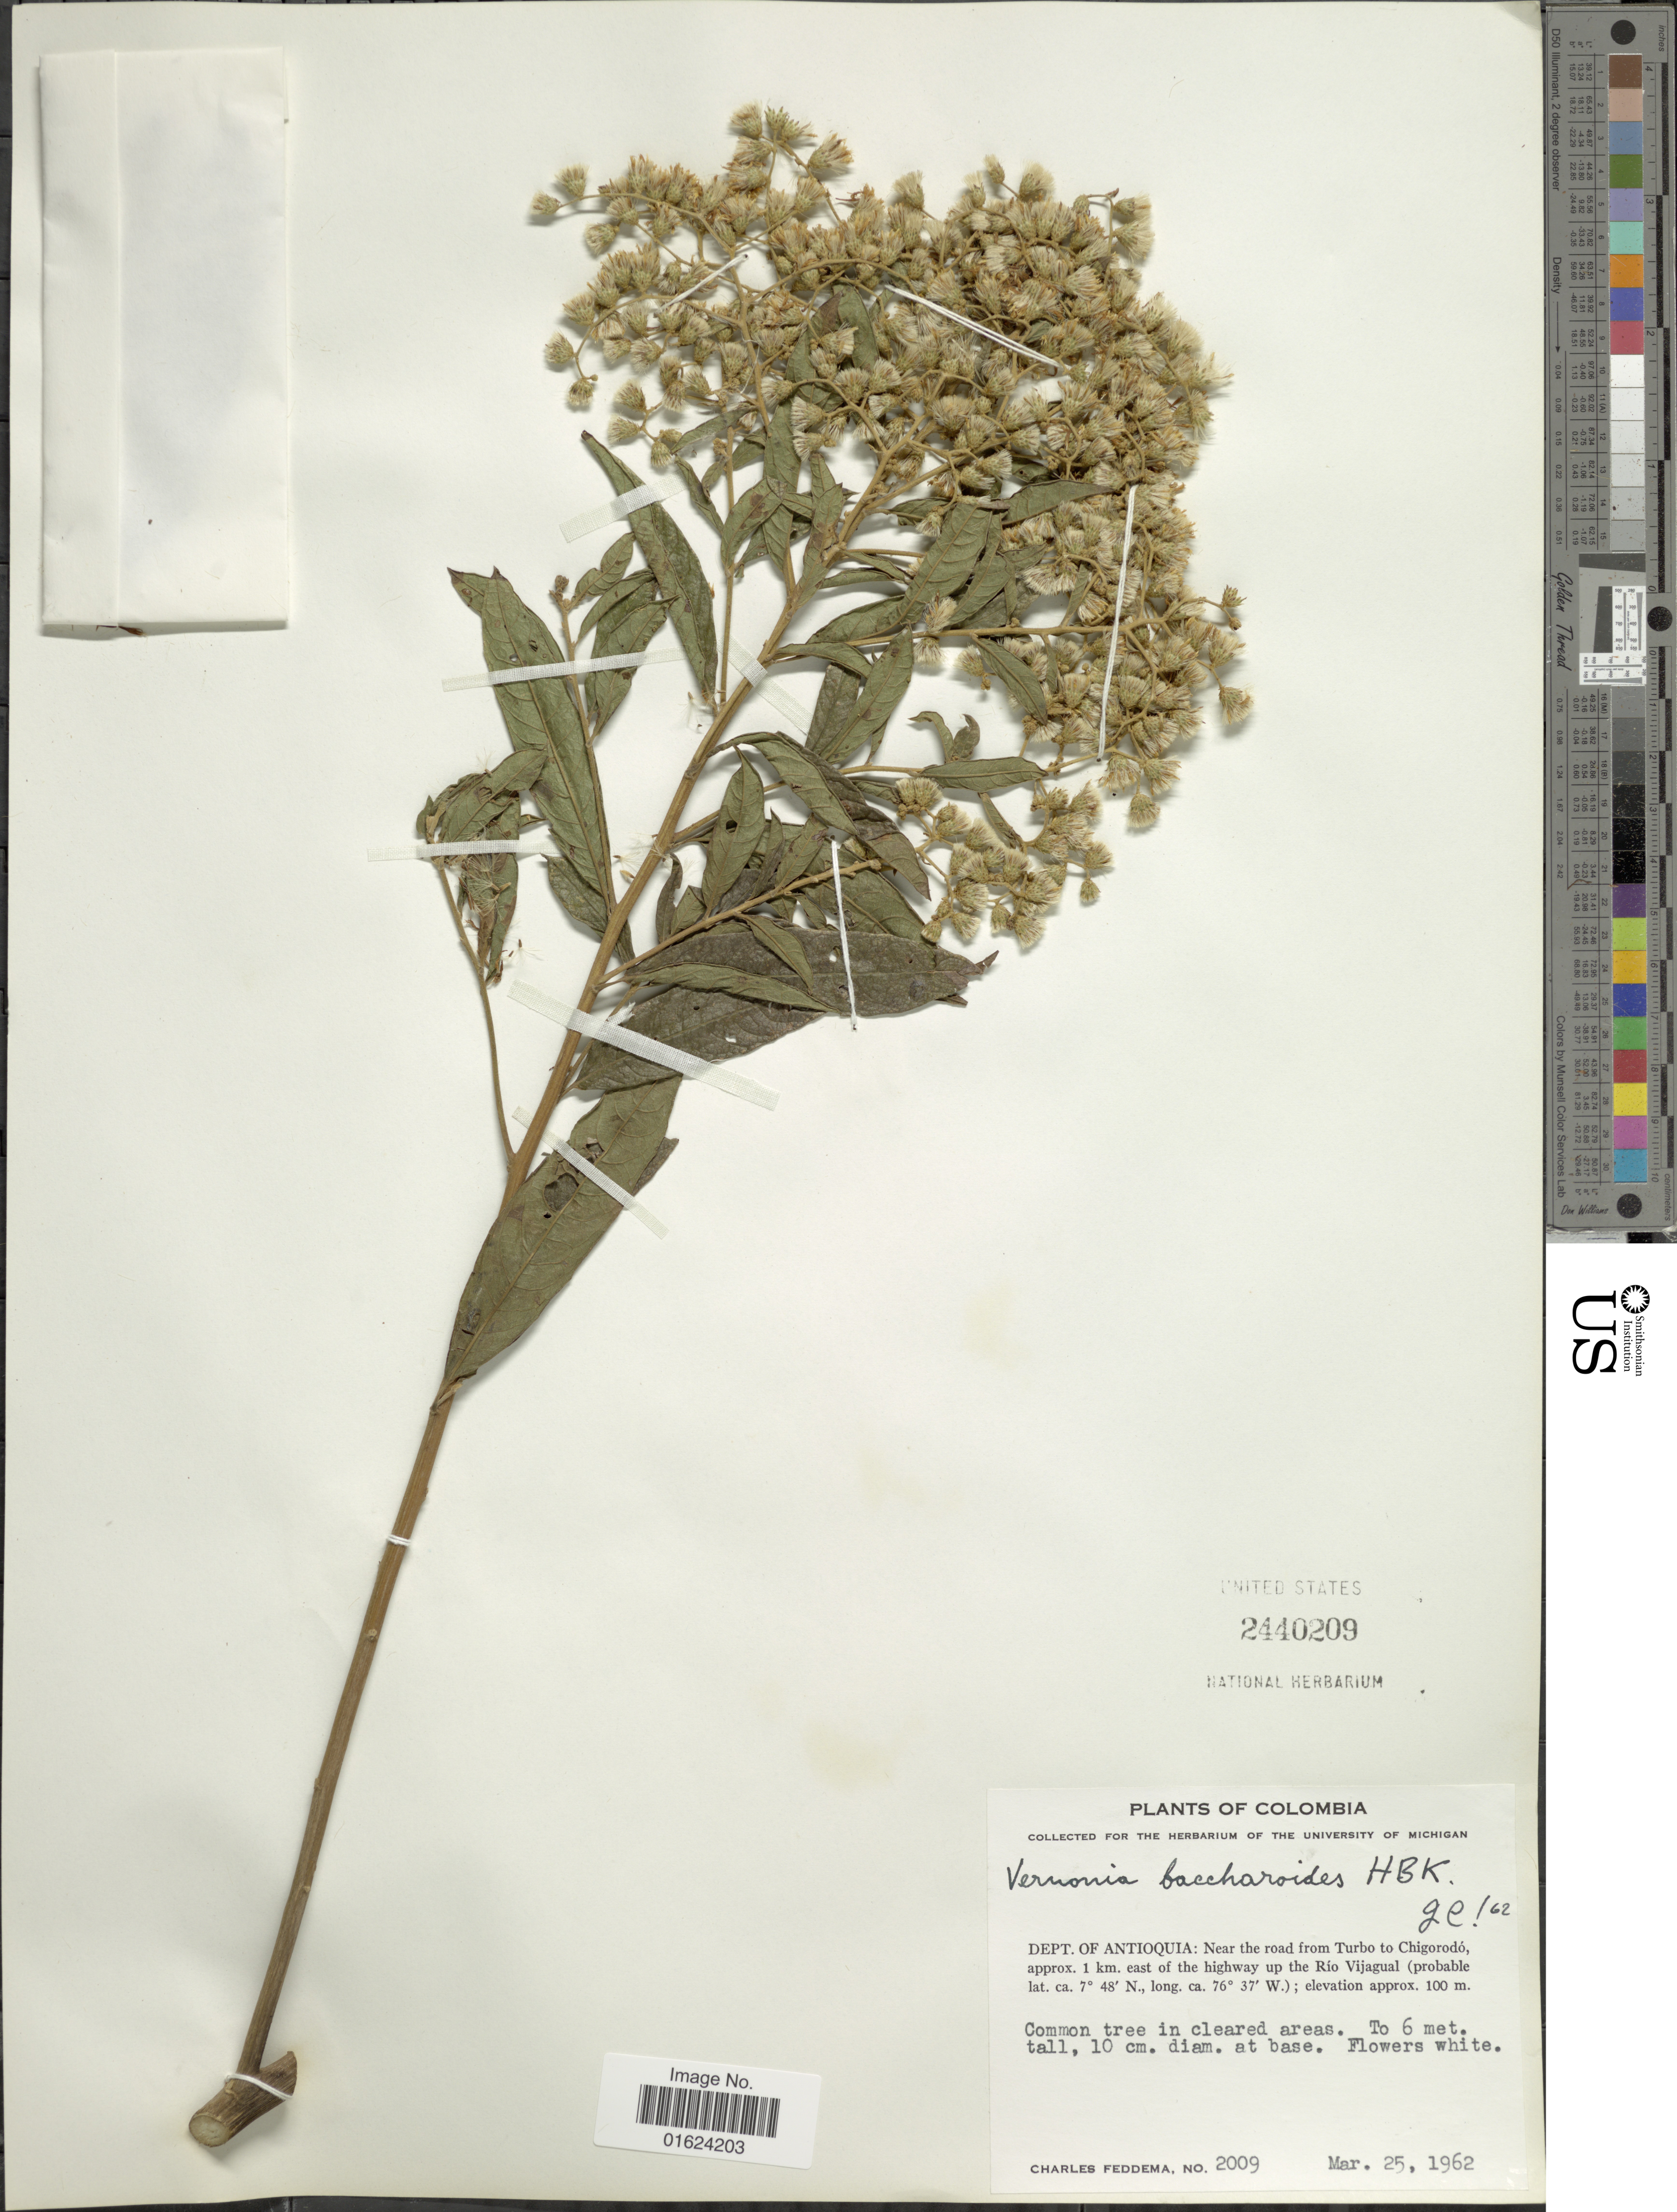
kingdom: Plantae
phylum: Tracheophyta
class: Magnoliopsida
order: Asterales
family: Asteraceae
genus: Vernonanthura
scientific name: Vernonanthura patens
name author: (Kunth) H. Rob.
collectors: C. Feddema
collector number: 2009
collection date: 1962-03-25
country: Colombia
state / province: Antioquia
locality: Dept. of Antioqui: Nearthe road from Turbo to Chigorodo, approx. 1 km east of the highway up the Rio Vijagual.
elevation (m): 100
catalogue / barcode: US 2440209